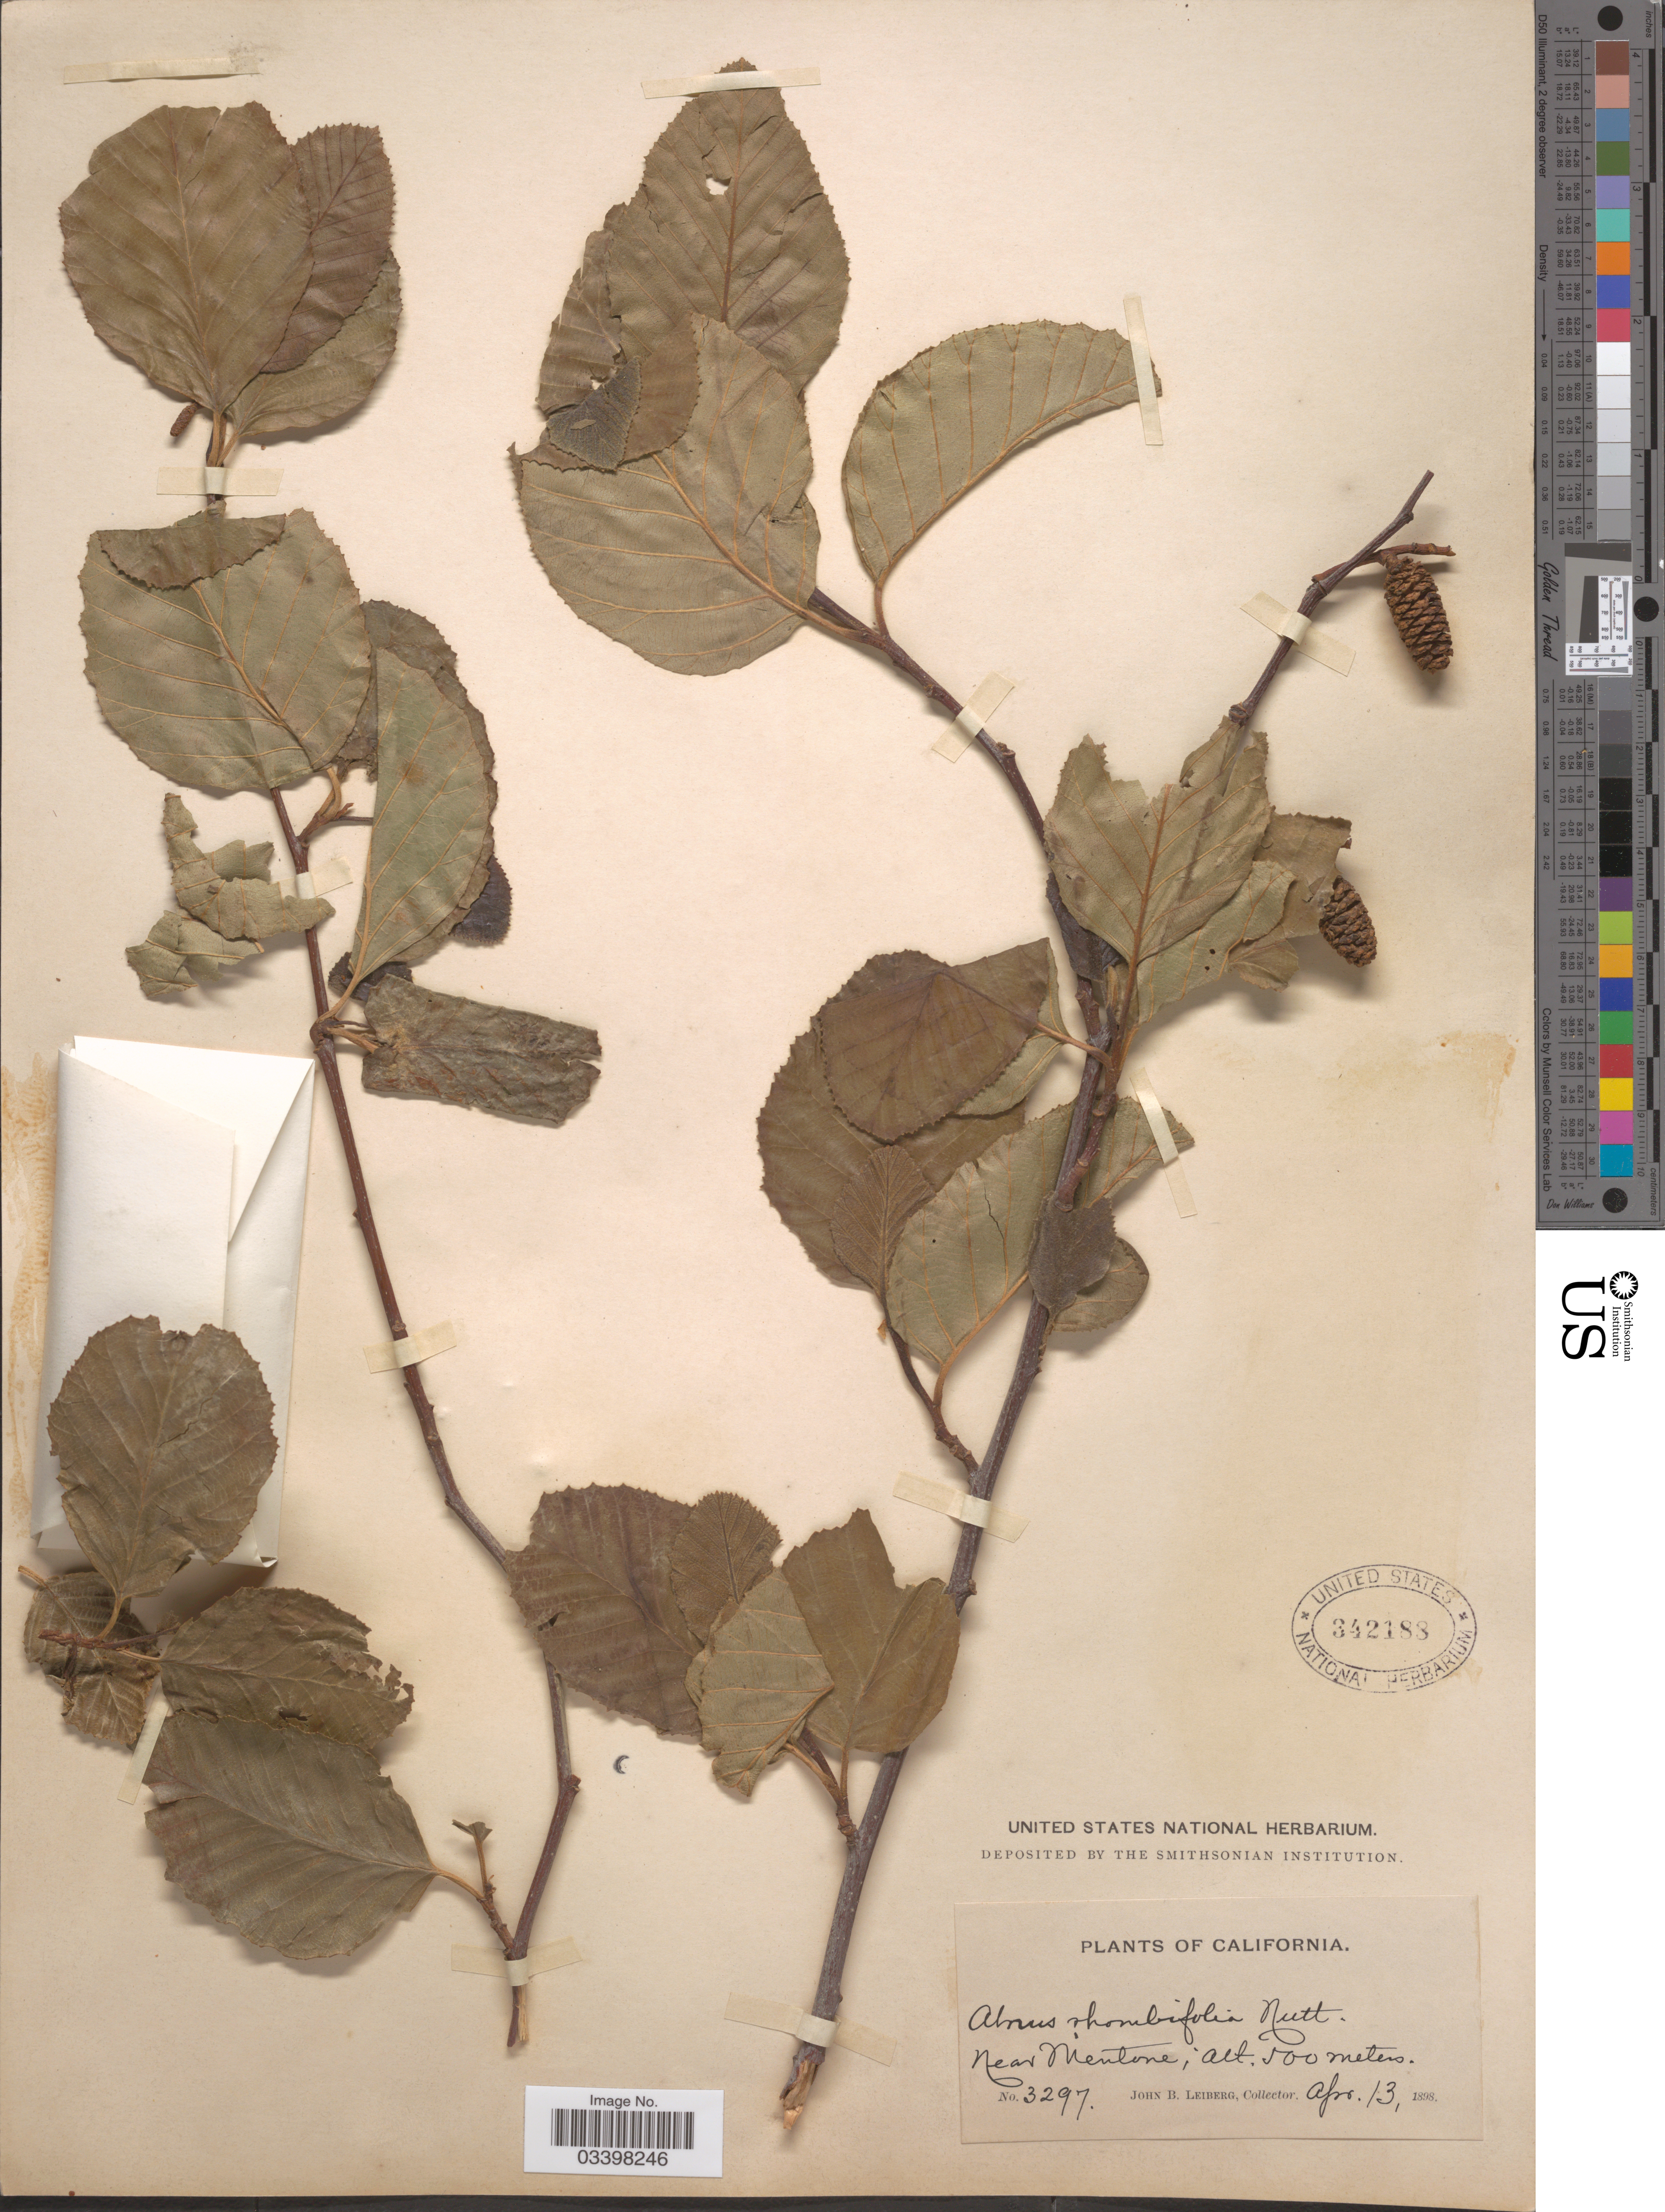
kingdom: Plantae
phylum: Tracheophyta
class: Magnoliopsida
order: Fagales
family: Betulaceae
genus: Alnus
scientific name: Alnus rhombifolia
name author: Nutt.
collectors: J. B. Leiberg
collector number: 3297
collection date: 1898-04-13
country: United States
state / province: California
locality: Near Mentone.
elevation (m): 500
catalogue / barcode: US 342188